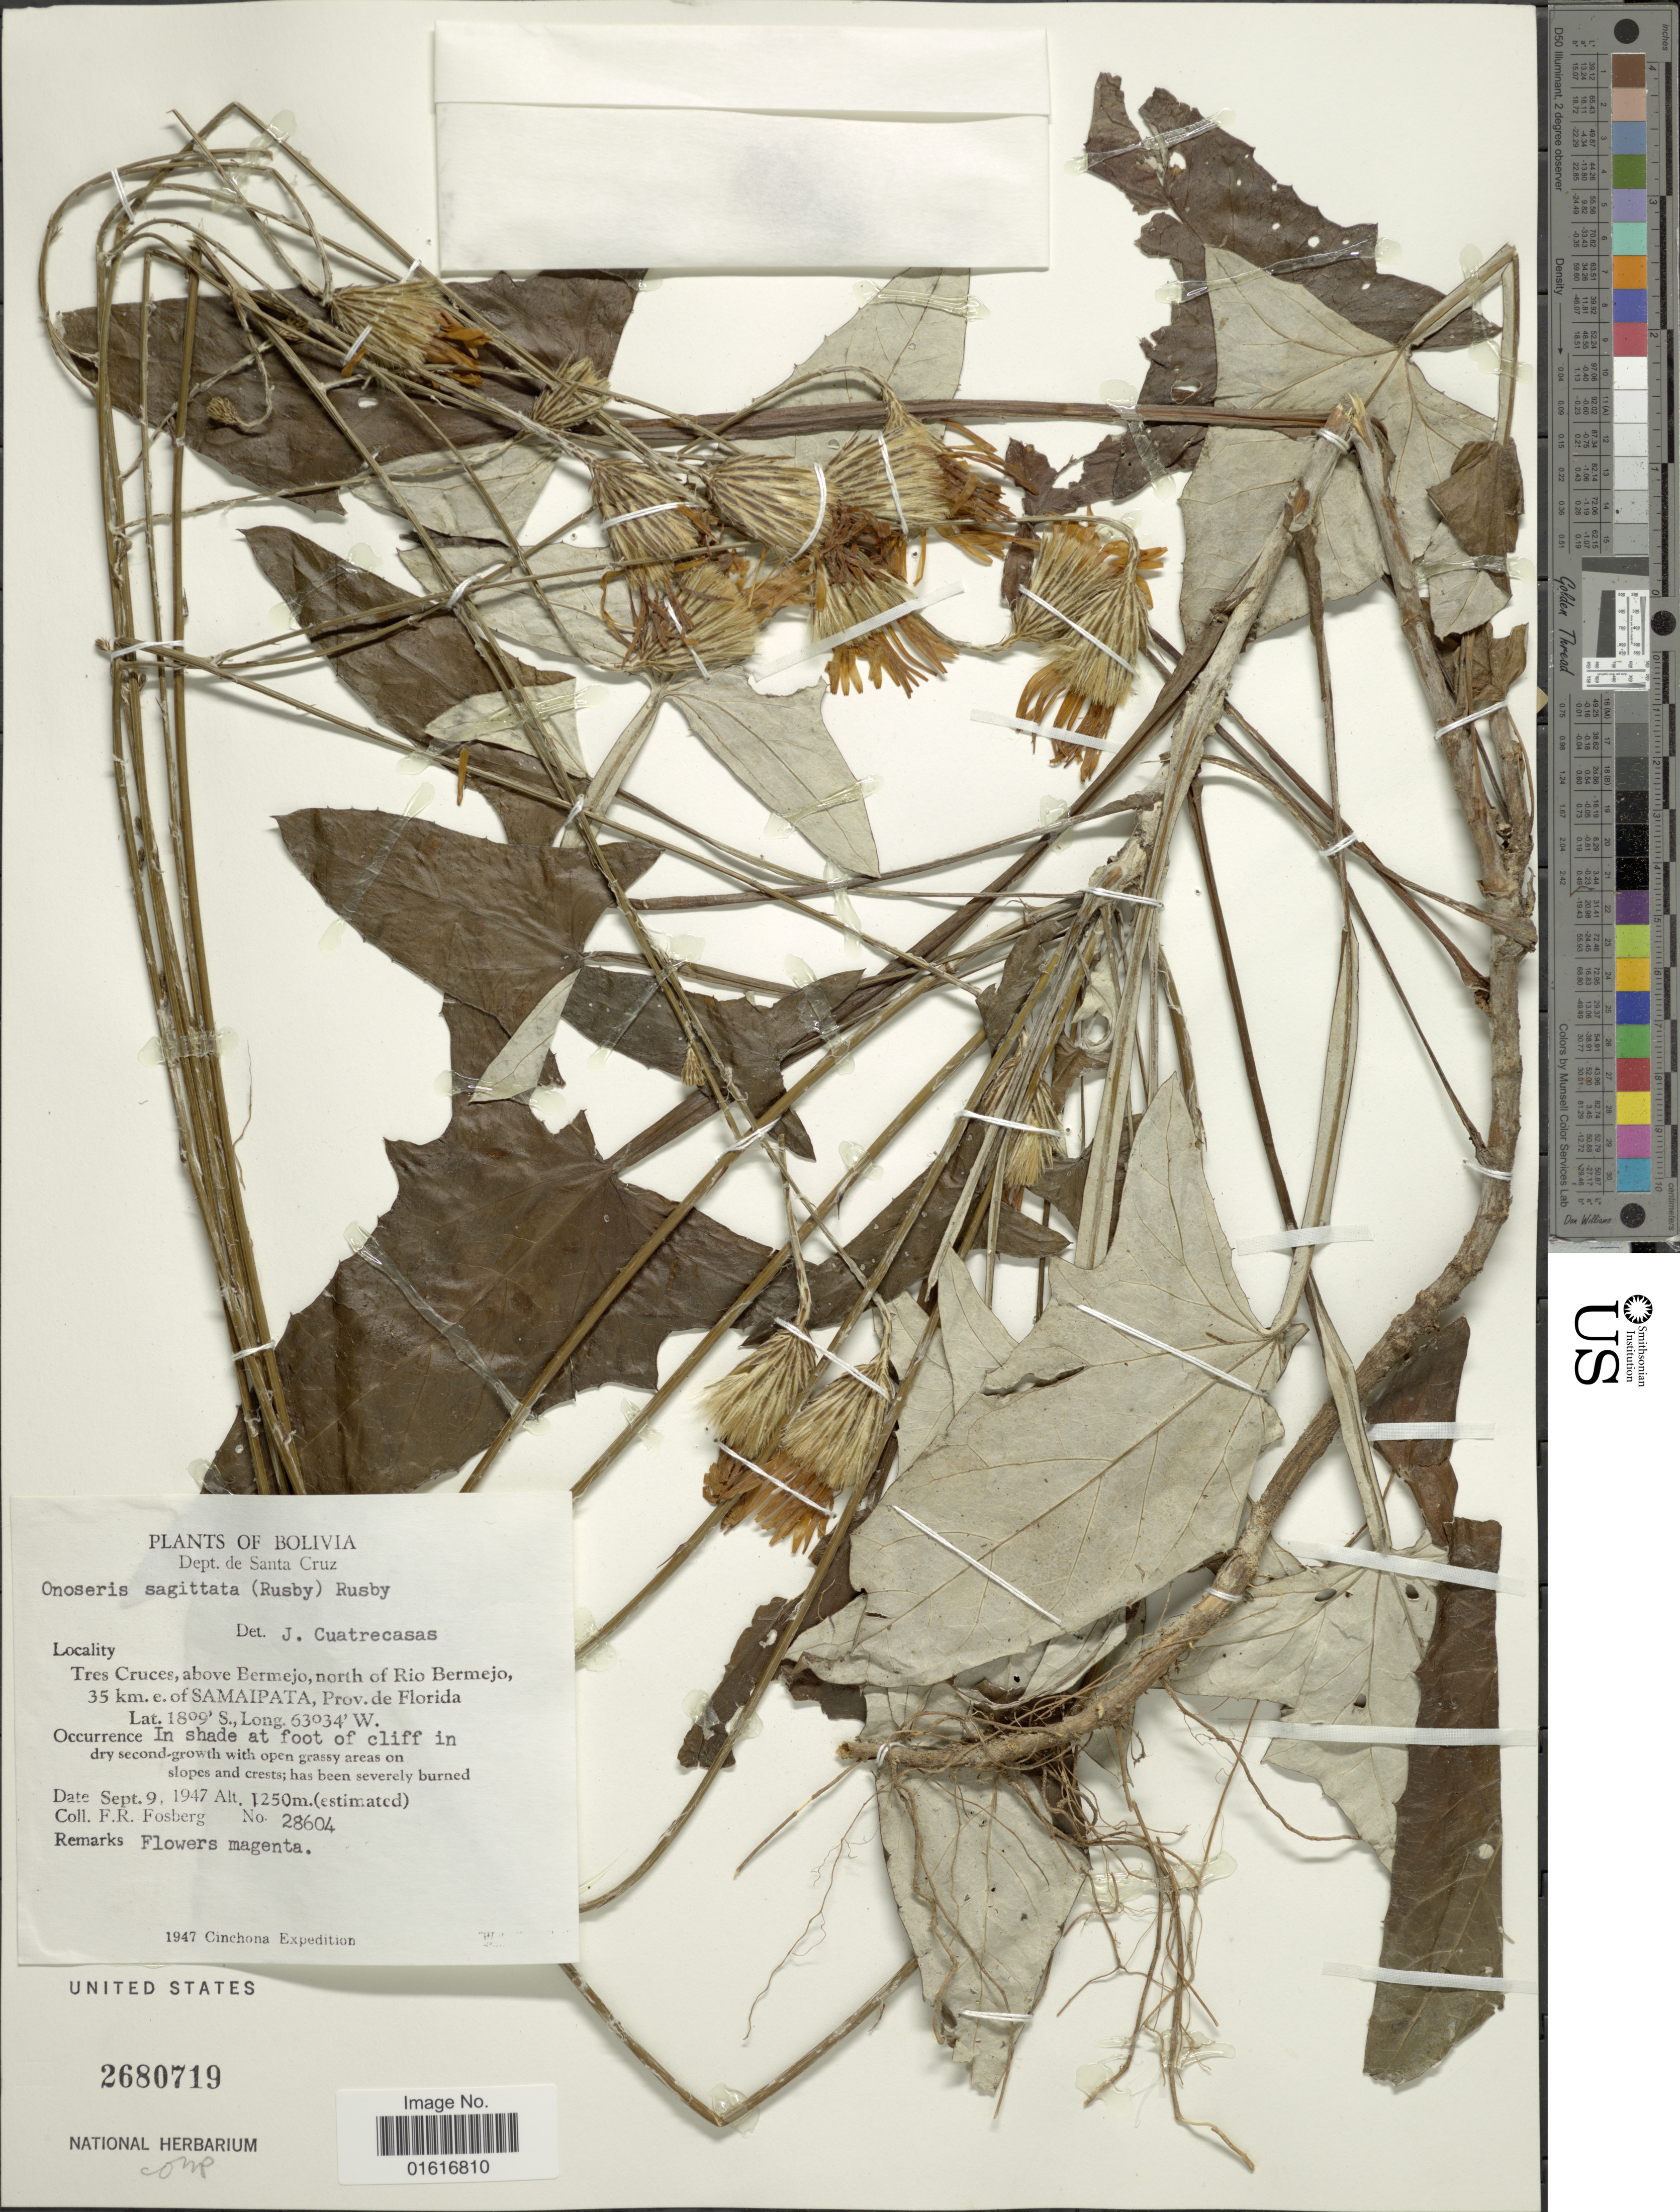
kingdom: Plantae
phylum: Tracheophyta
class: Magnoliopsida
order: Asterales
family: Asteraceae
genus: Onoseris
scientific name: Onoseris sagittata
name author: (Rusby) Rusby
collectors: F. R. Fosberg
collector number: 28604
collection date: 1947-09-09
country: Bolivia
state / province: Santa Cruz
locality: Tres Cruces, above Bermejo, north of Rio Bermejo, 35 km e of Samaipata, Prov. de Florida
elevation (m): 1250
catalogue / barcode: US 2680719